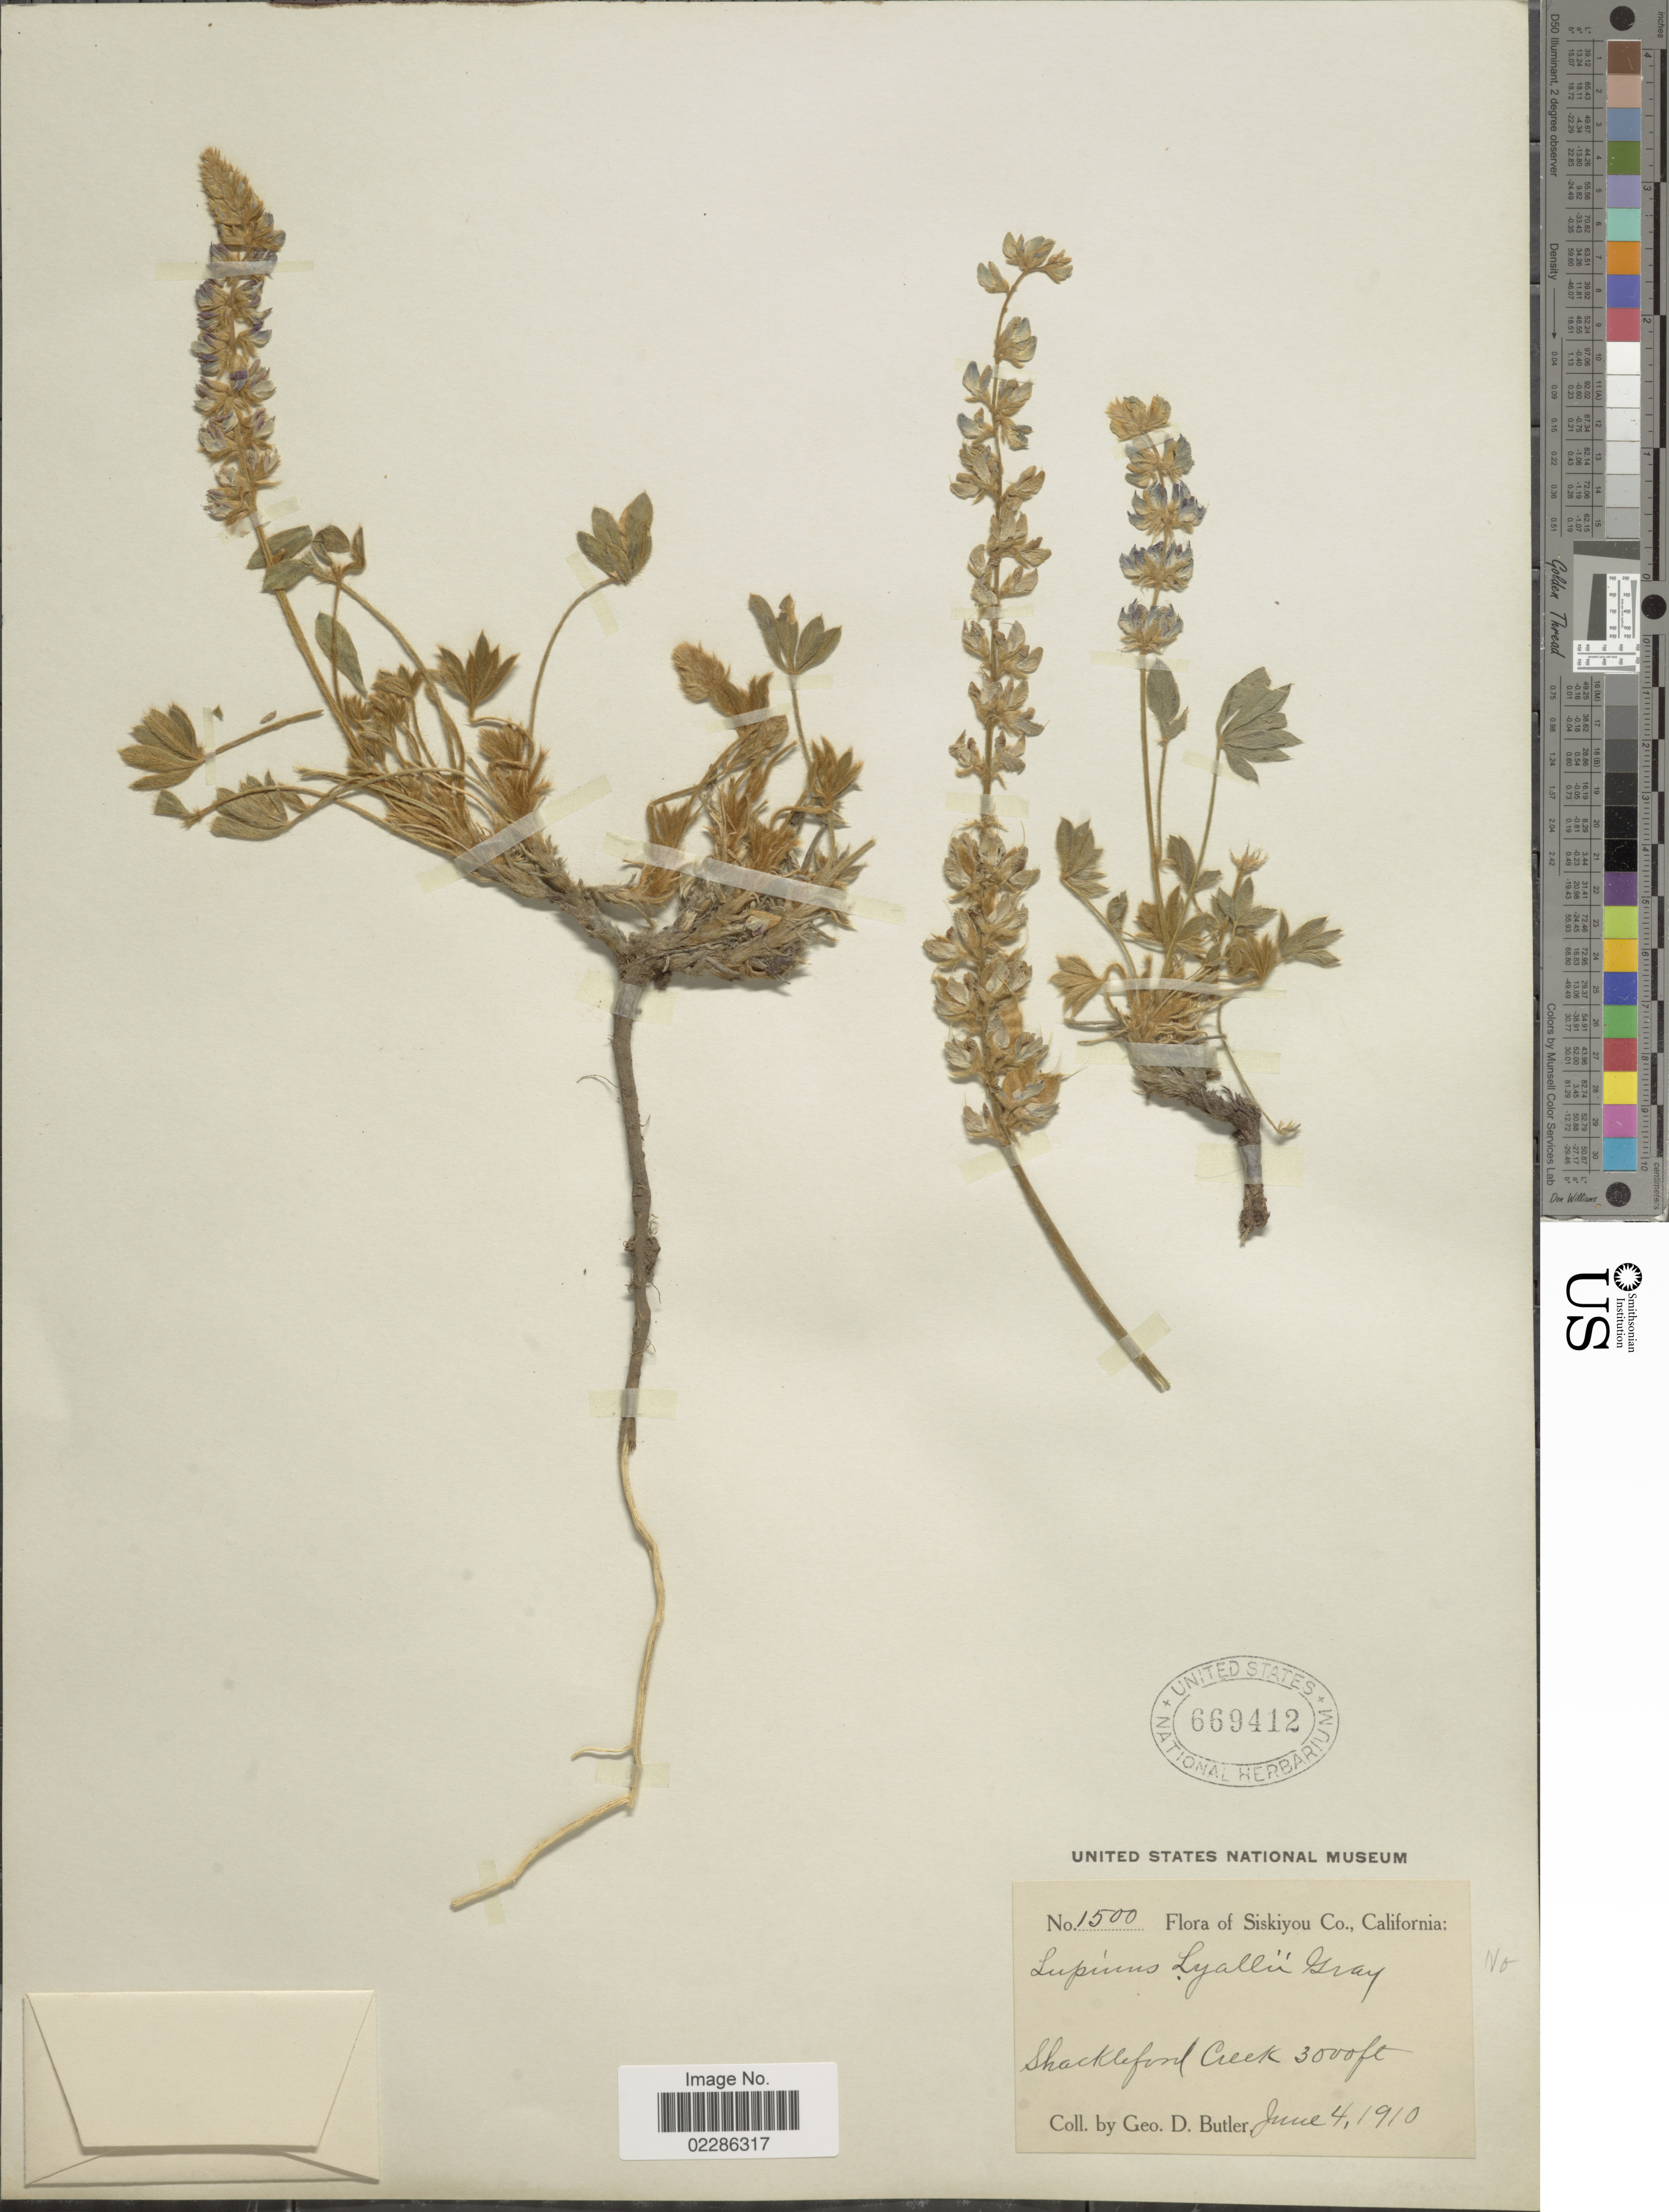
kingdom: Plantae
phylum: Tracheophyta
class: Magnoliopsida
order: Fabales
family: Fabaceae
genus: Lupinus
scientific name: Lupinus aridus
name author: Douglas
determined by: Nelson, T. W.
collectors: G. D. Butler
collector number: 1500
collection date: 1910-06-04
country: United States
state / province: California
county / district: Siskiyou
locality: Siskiyou Co. Shackleford Creek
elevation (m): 914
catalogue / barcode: US 669412